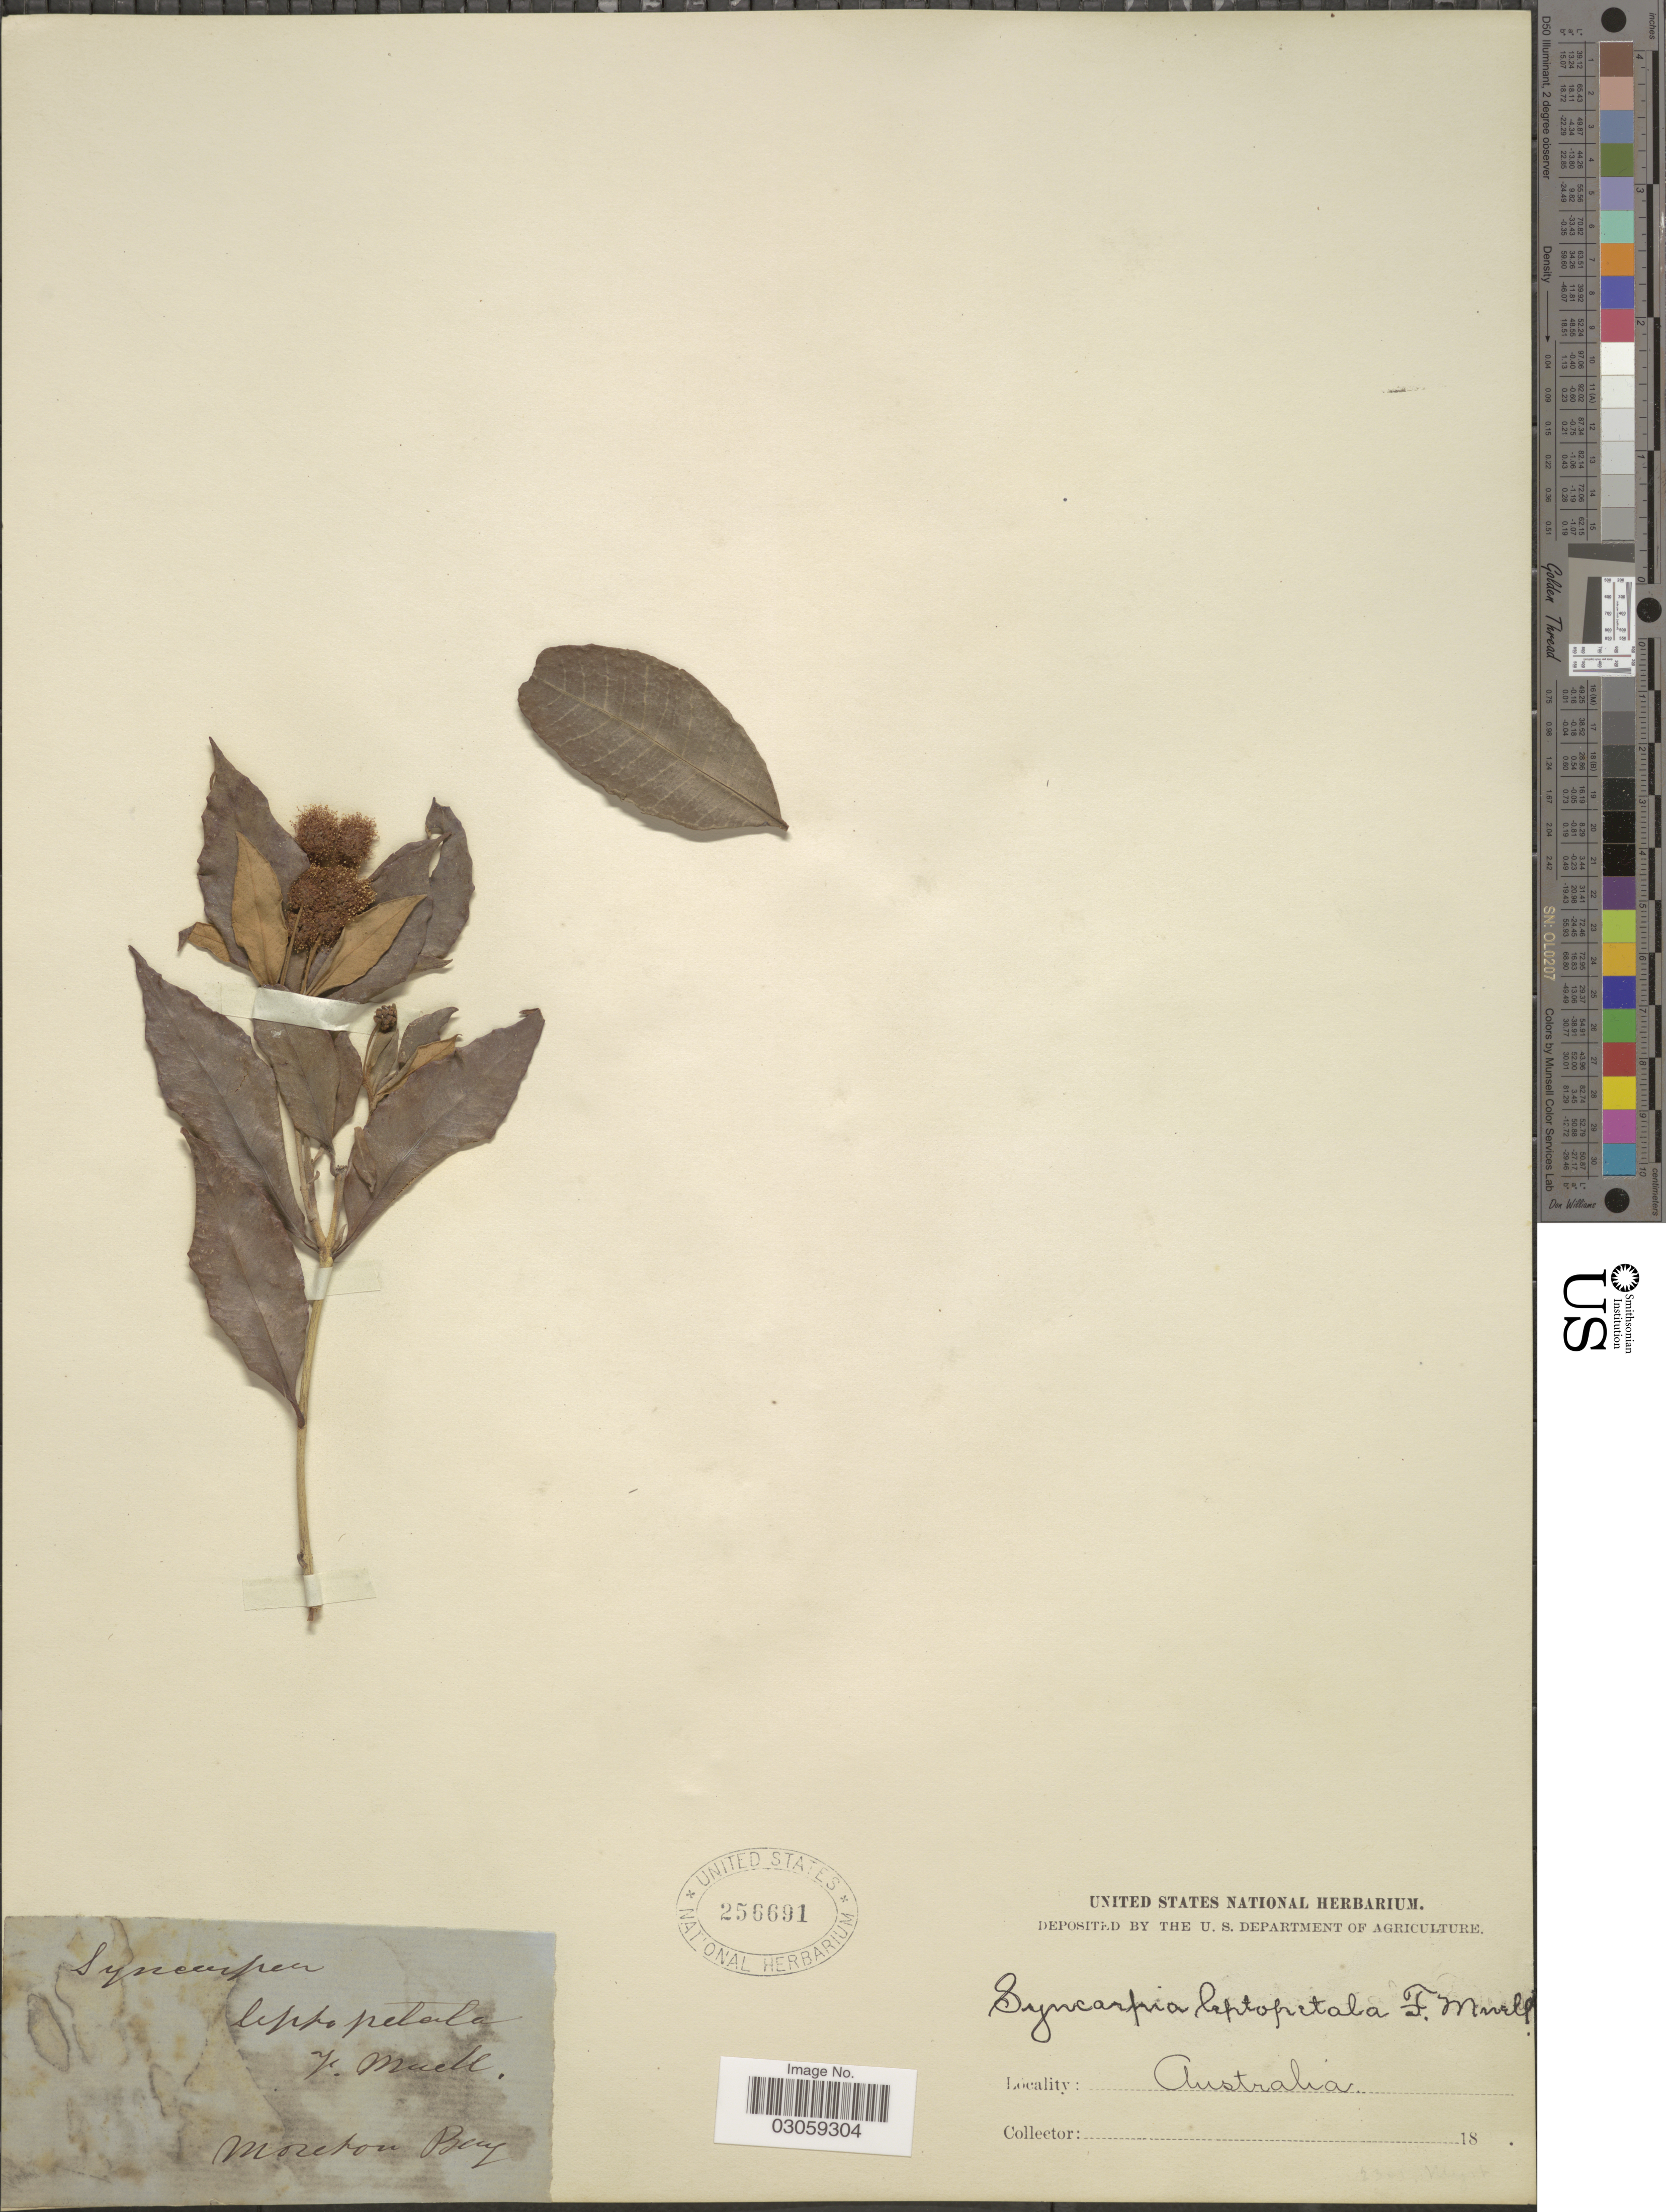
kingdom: Plantae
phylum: Tracheophyta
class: Magnoliopsida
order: Myrtales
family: Myrtaceae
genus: Backhousia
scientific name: Backhousia leptopetala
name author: (F. Muell.) M.G. Harr.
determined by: Strong, Mark T., (BOT), Smithsonian Institution - National Museum of Natural History (UNITED STATES)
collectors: ex herb. United States National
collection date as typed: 18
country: Australia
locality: Moreton Bay.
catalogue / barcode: US 256691